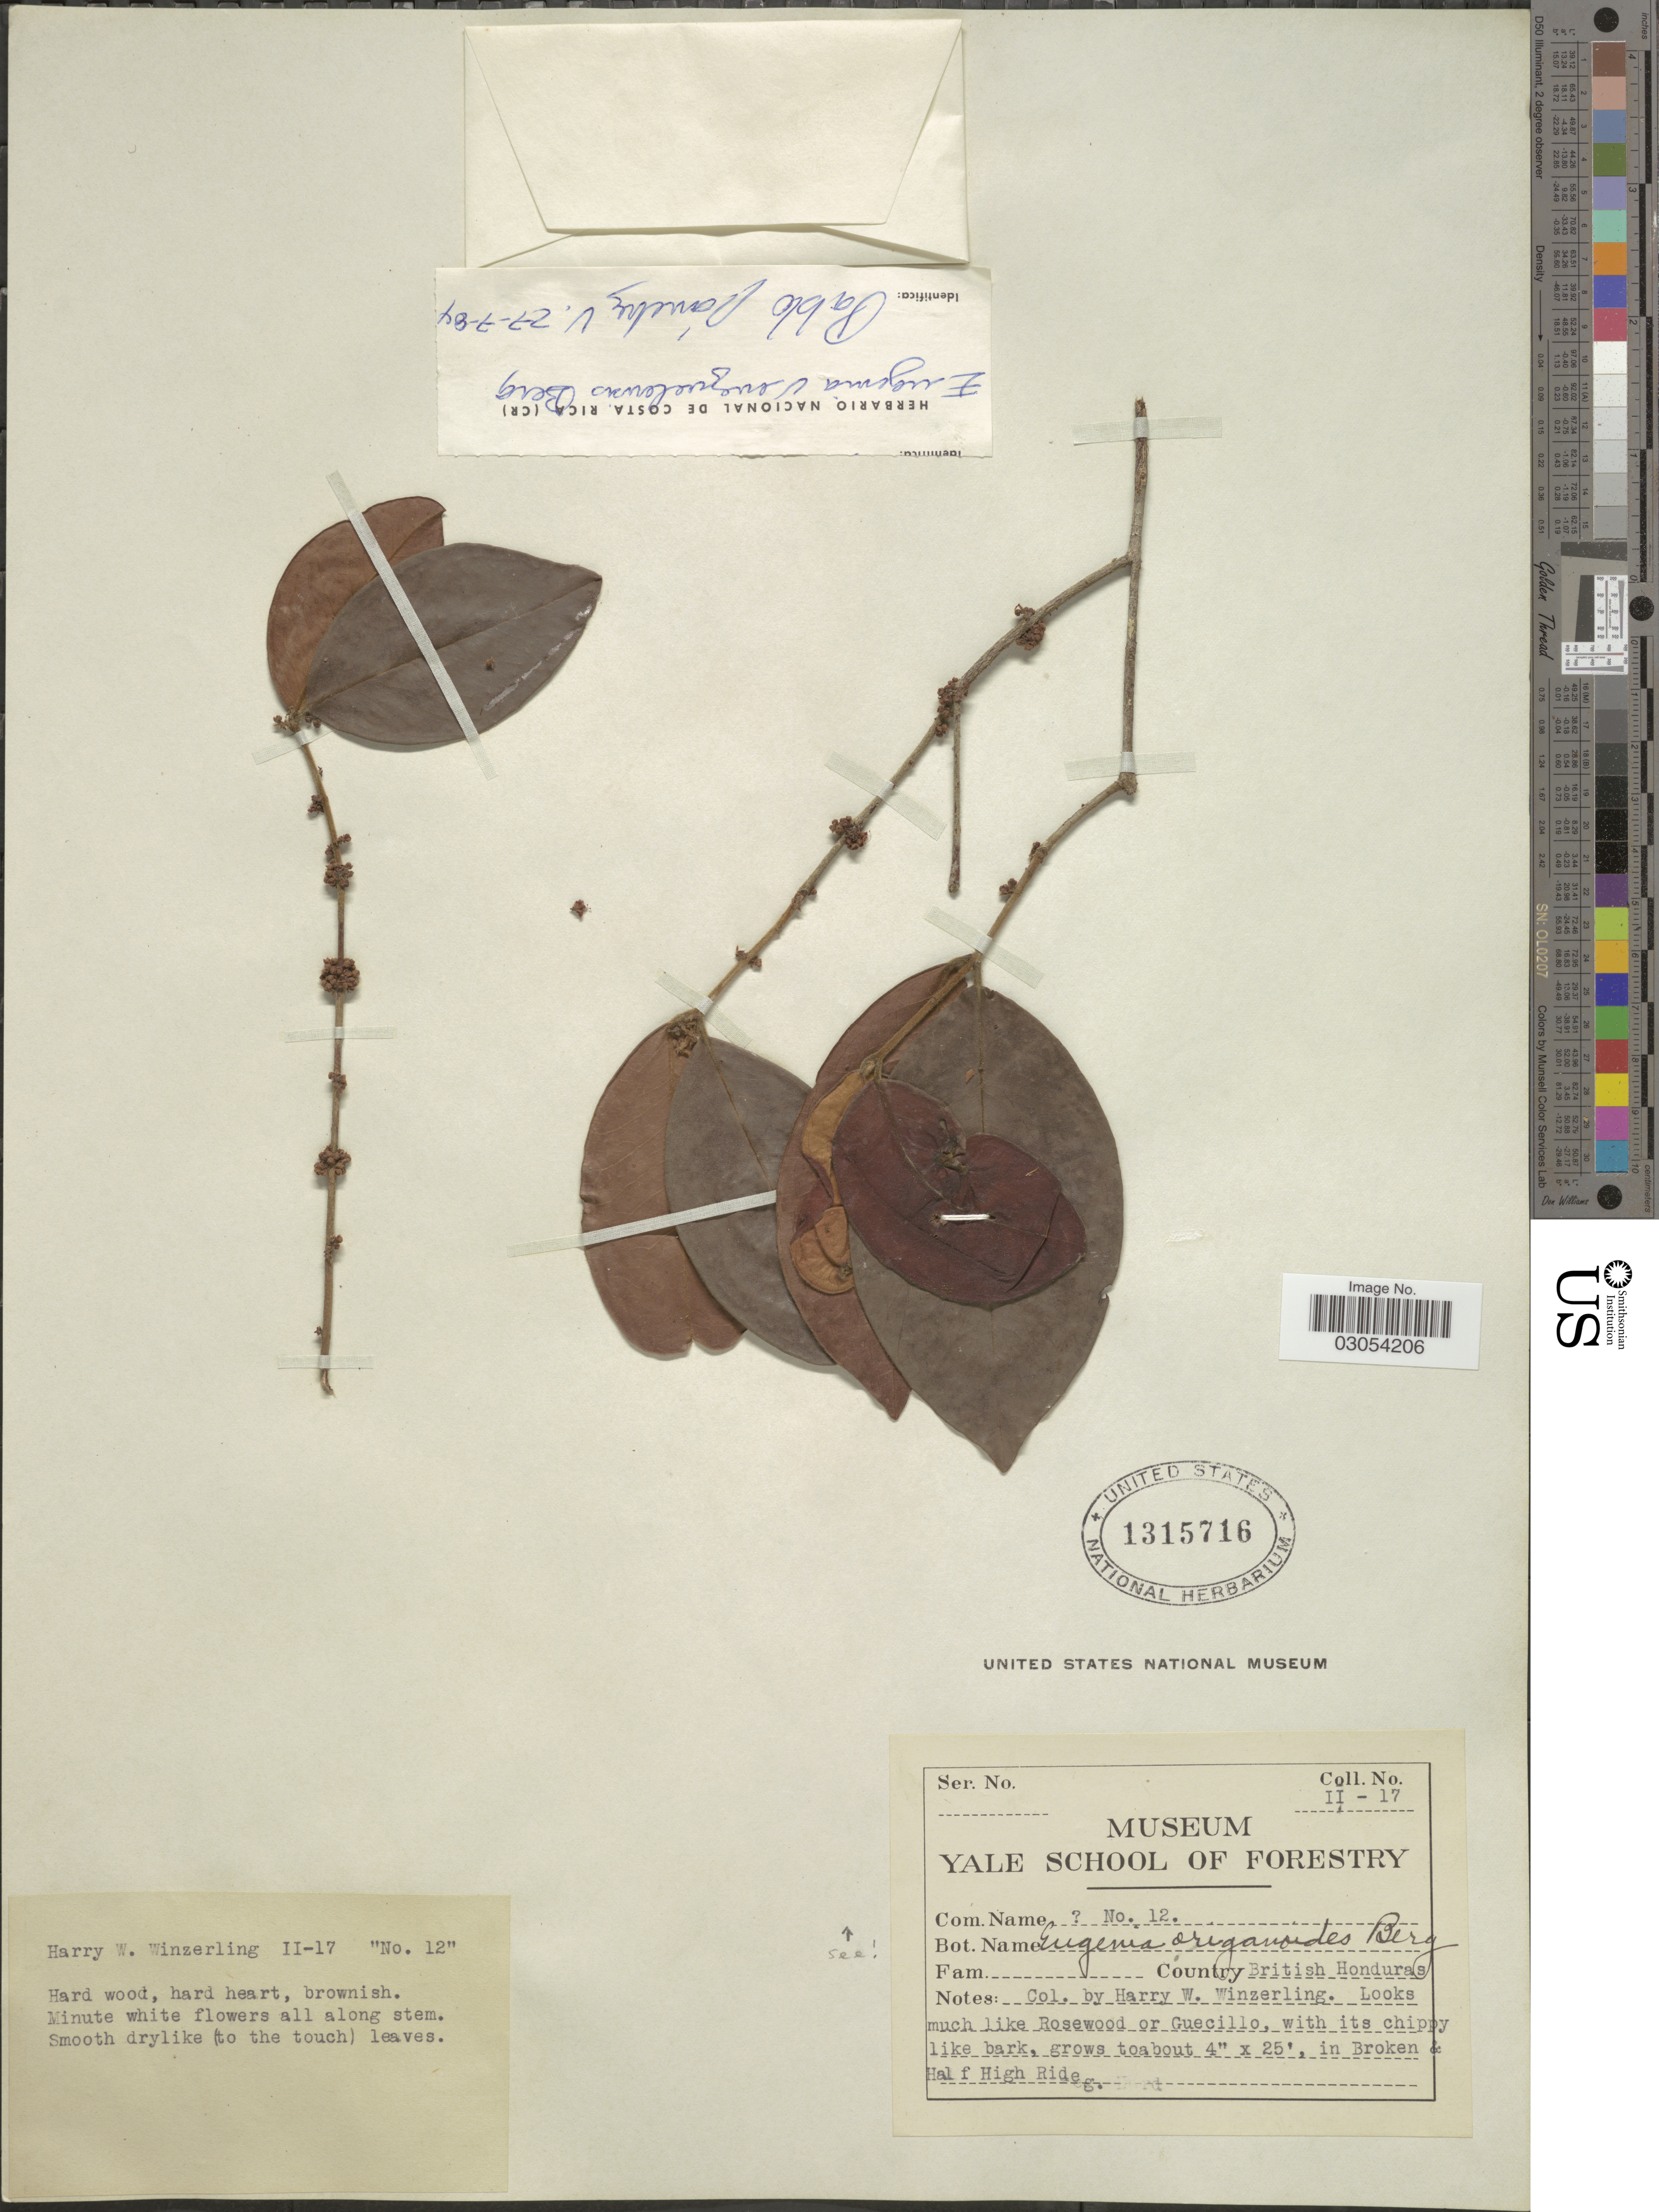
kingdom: Plantae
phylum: Tracheophyta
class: Magnoliopsida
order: Myrtales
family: Myrtaceae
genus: Eugenia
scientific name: Eugenia venezuelensis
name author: O. Berg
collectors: H. Winzerling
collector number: II-17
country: Belize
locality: Country British Honduras.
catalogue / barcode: US 1315716